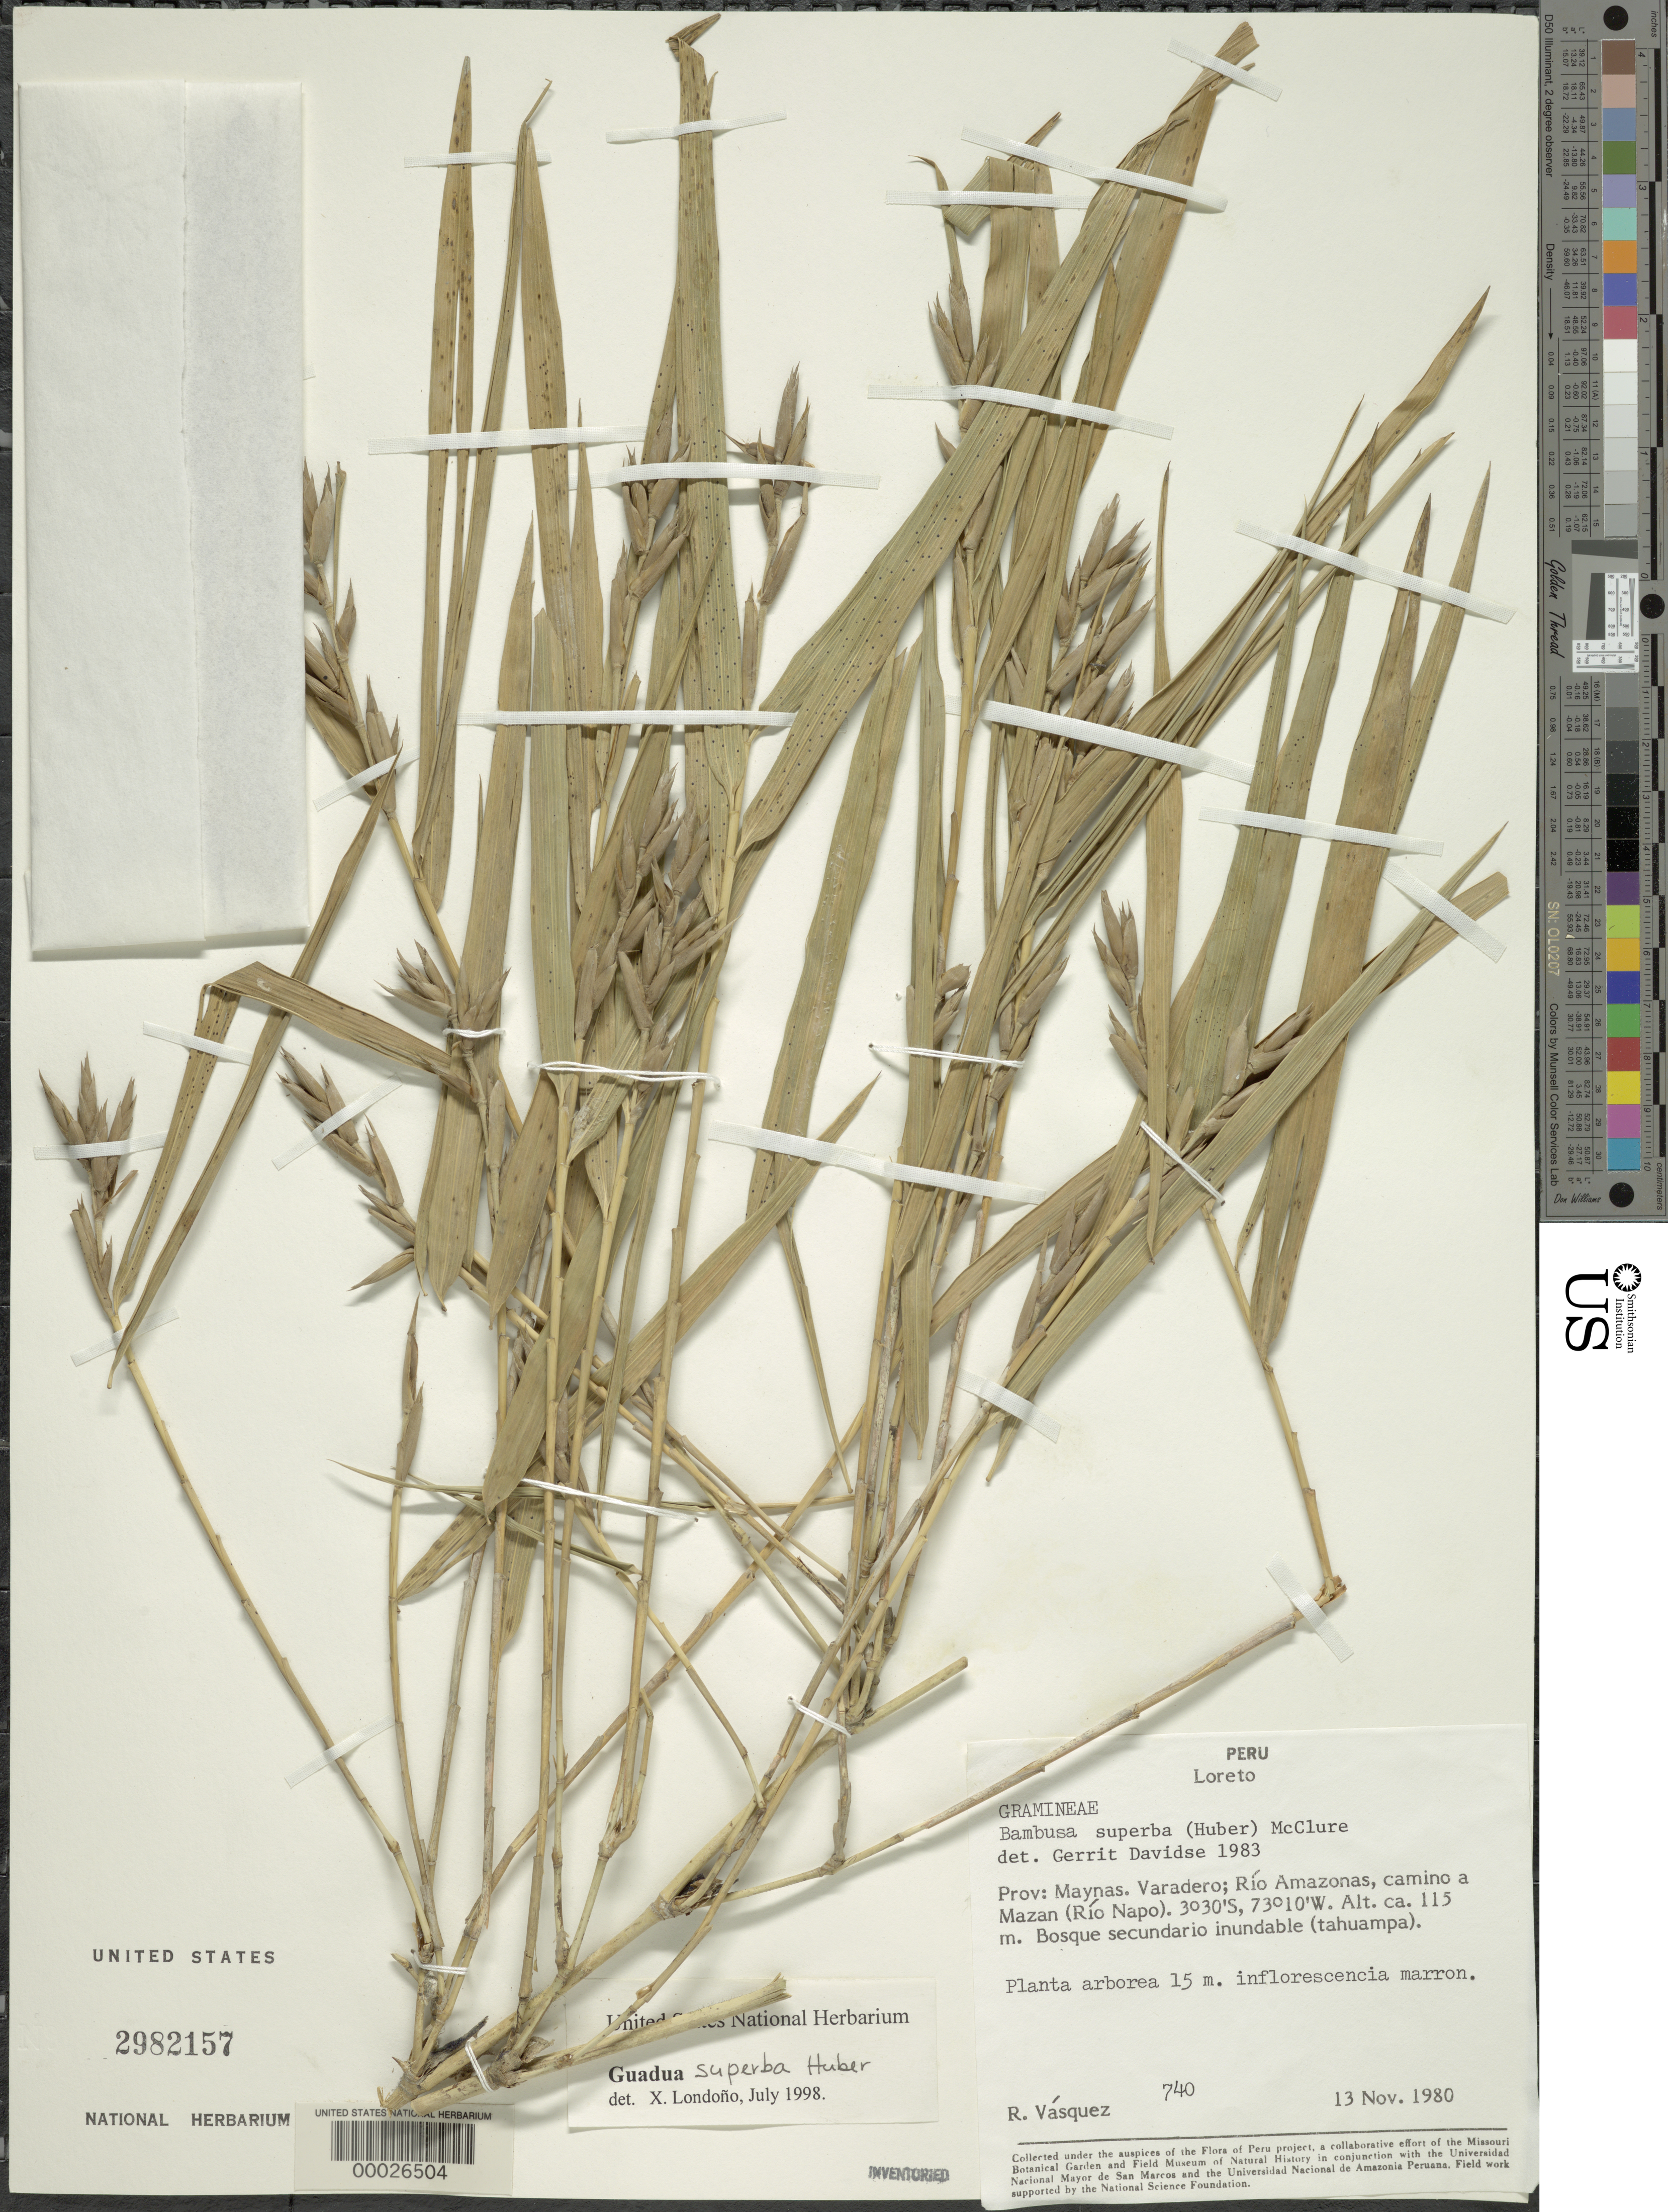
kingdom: Plantae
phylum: Tracheophyta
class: Liliopsida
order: Poales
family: Poaceae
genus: Guadua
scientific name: Guadua superba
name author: Huber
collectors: R. Vasquez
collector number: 740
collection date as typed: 13 Nov 1980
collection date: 1980-11-13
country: Peru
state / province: Loreto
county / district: Maynas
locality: Varadero; rio amazonas road to mazan (rio napo)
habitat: Inundated secondary forest (tahuampa)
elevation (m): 115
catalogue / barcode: US 2982157